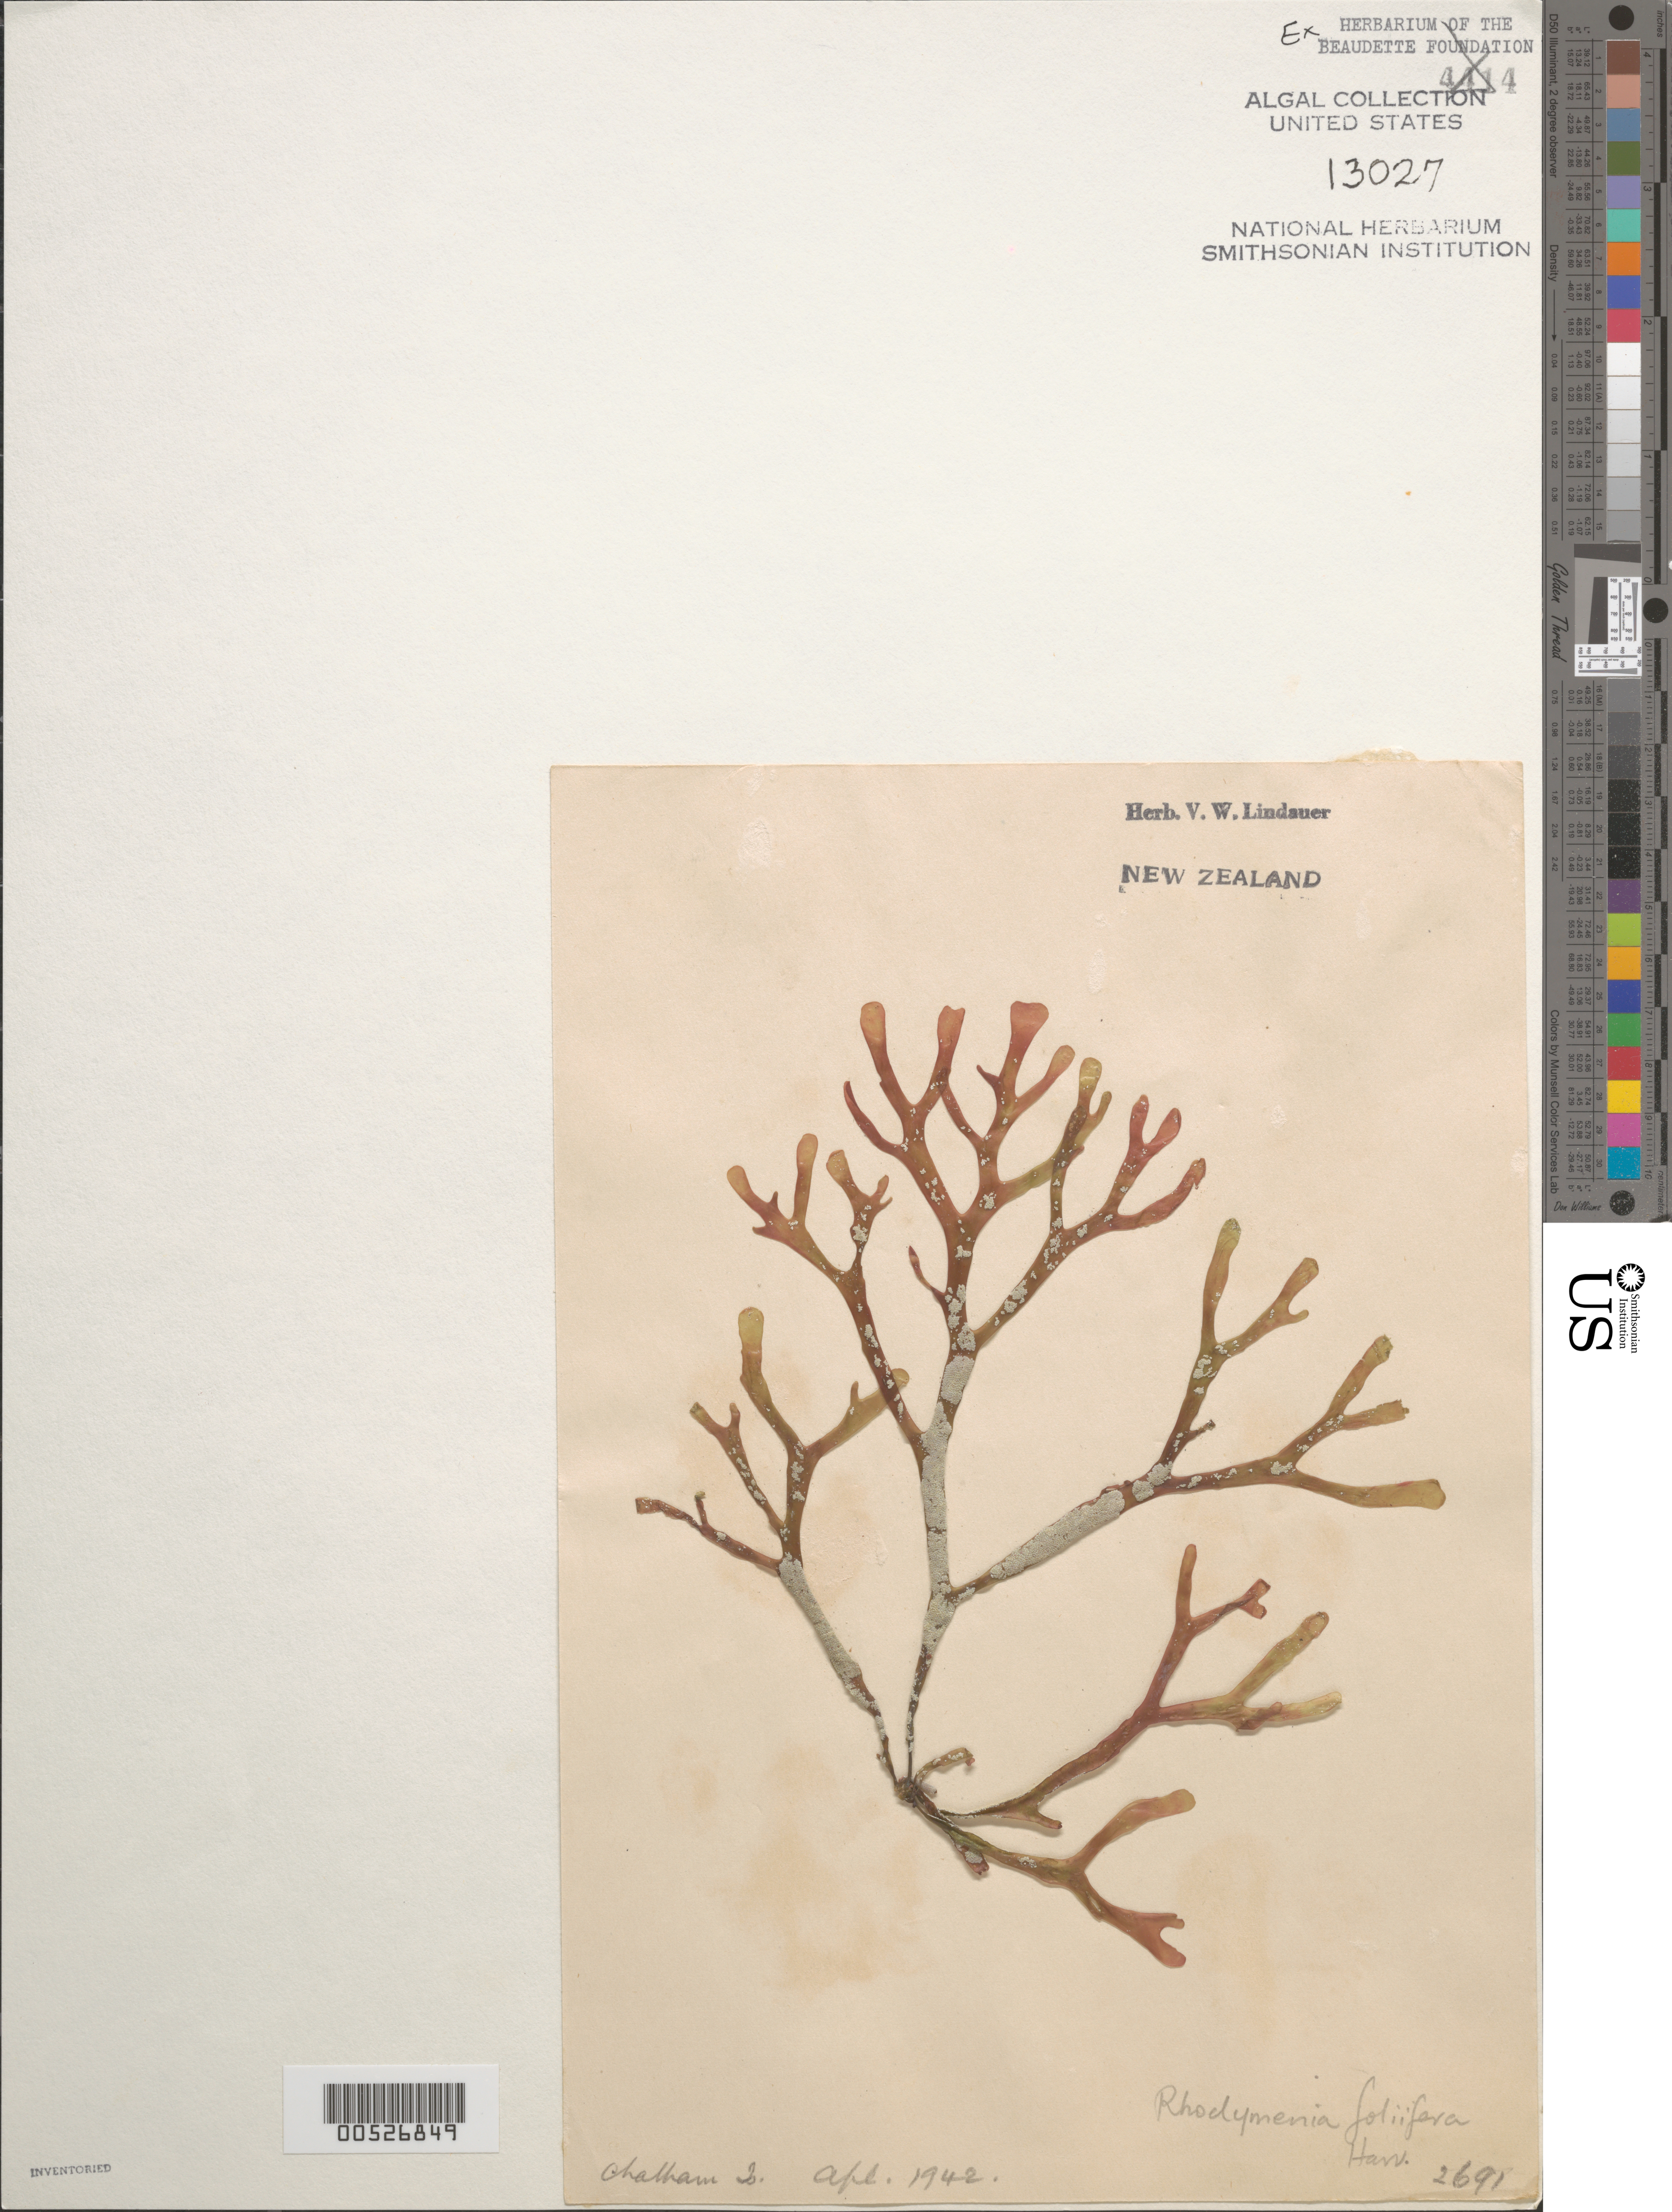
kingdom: Plantae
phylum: Rhodophyta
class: Florideophyceae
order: Rhodymeniales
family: Rhodymeniaceae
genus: Halopeltis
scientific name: Halopeltis australis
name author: (J. Agardh) G.W. Saunders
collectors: V. Lindauer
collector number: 2691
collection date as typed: Apr 1942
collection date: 1942-04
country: New Zealand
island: Chatham Island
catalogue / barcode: US 13027